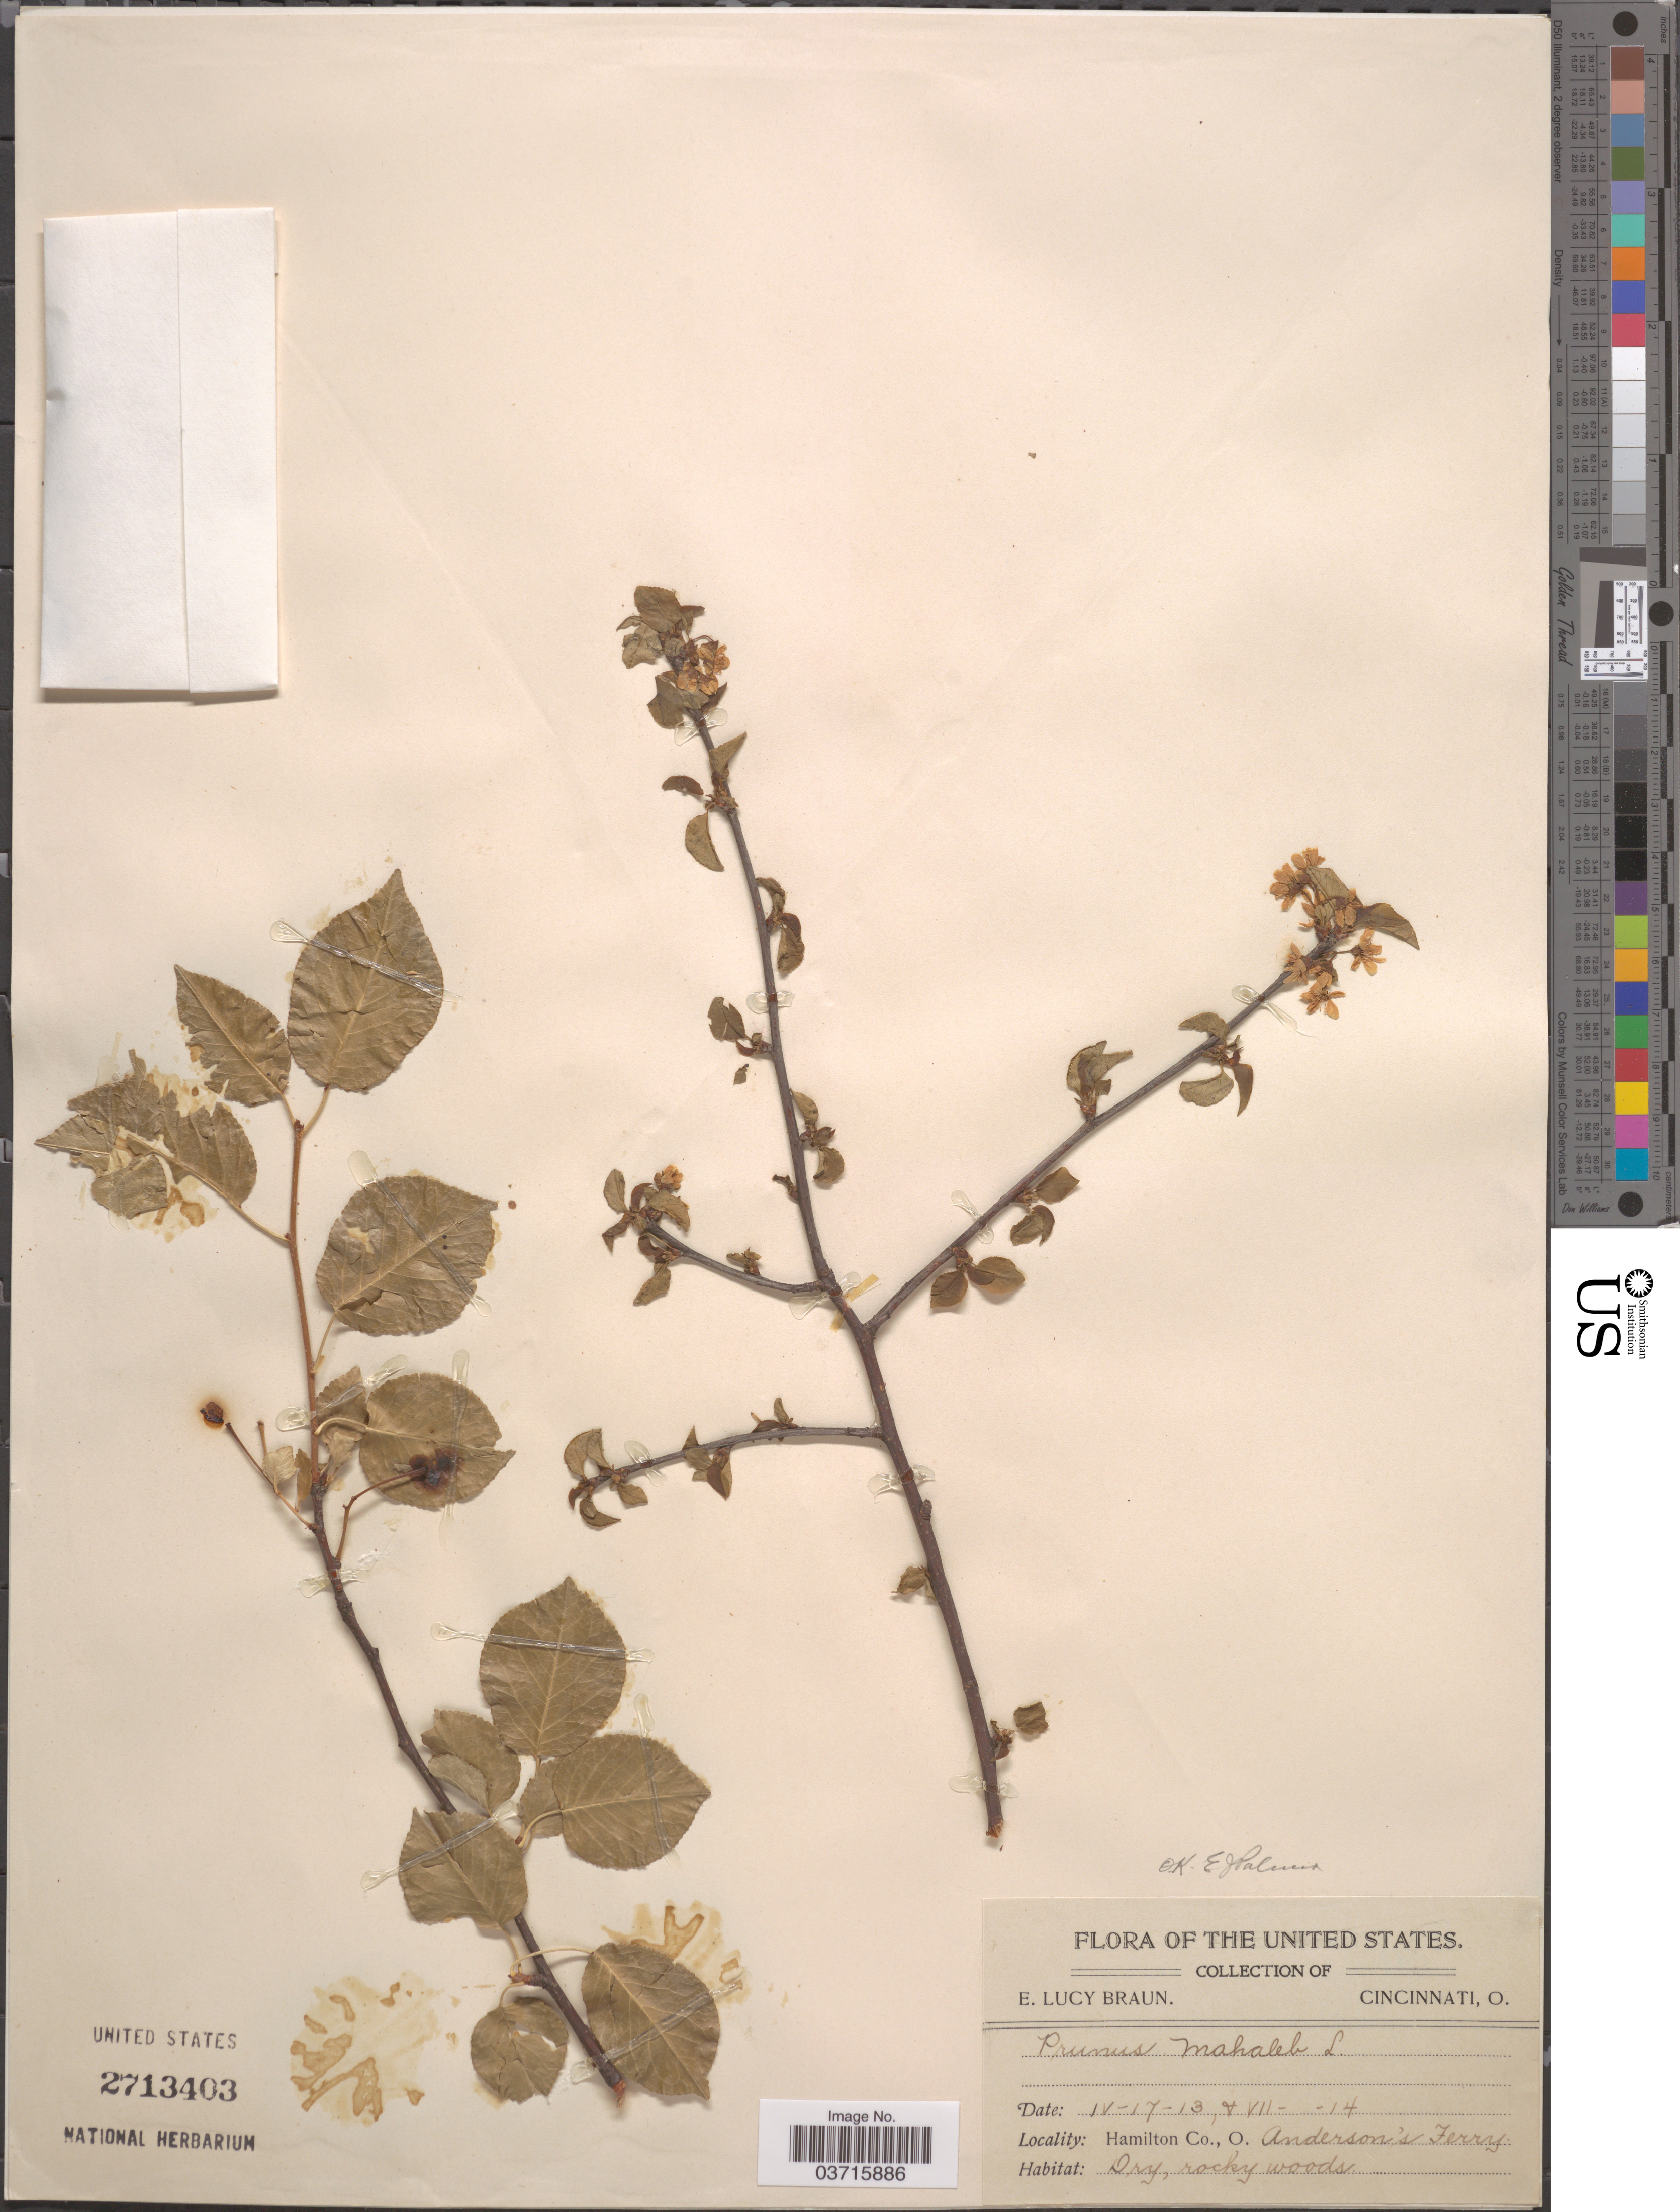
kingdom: Plantae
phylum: Tracheophyta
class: Magnoliopsida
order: Rosales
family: Rosaceae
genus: Prunus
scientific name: Prunus mahaleb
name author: L.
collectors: E. L. Braun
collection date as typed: Transcribed d/m/y: 17/4/13 to /7/14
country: United States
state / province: Ohio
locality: Hamilton Co., Anderson's Ferry.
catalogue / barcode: US 2713403